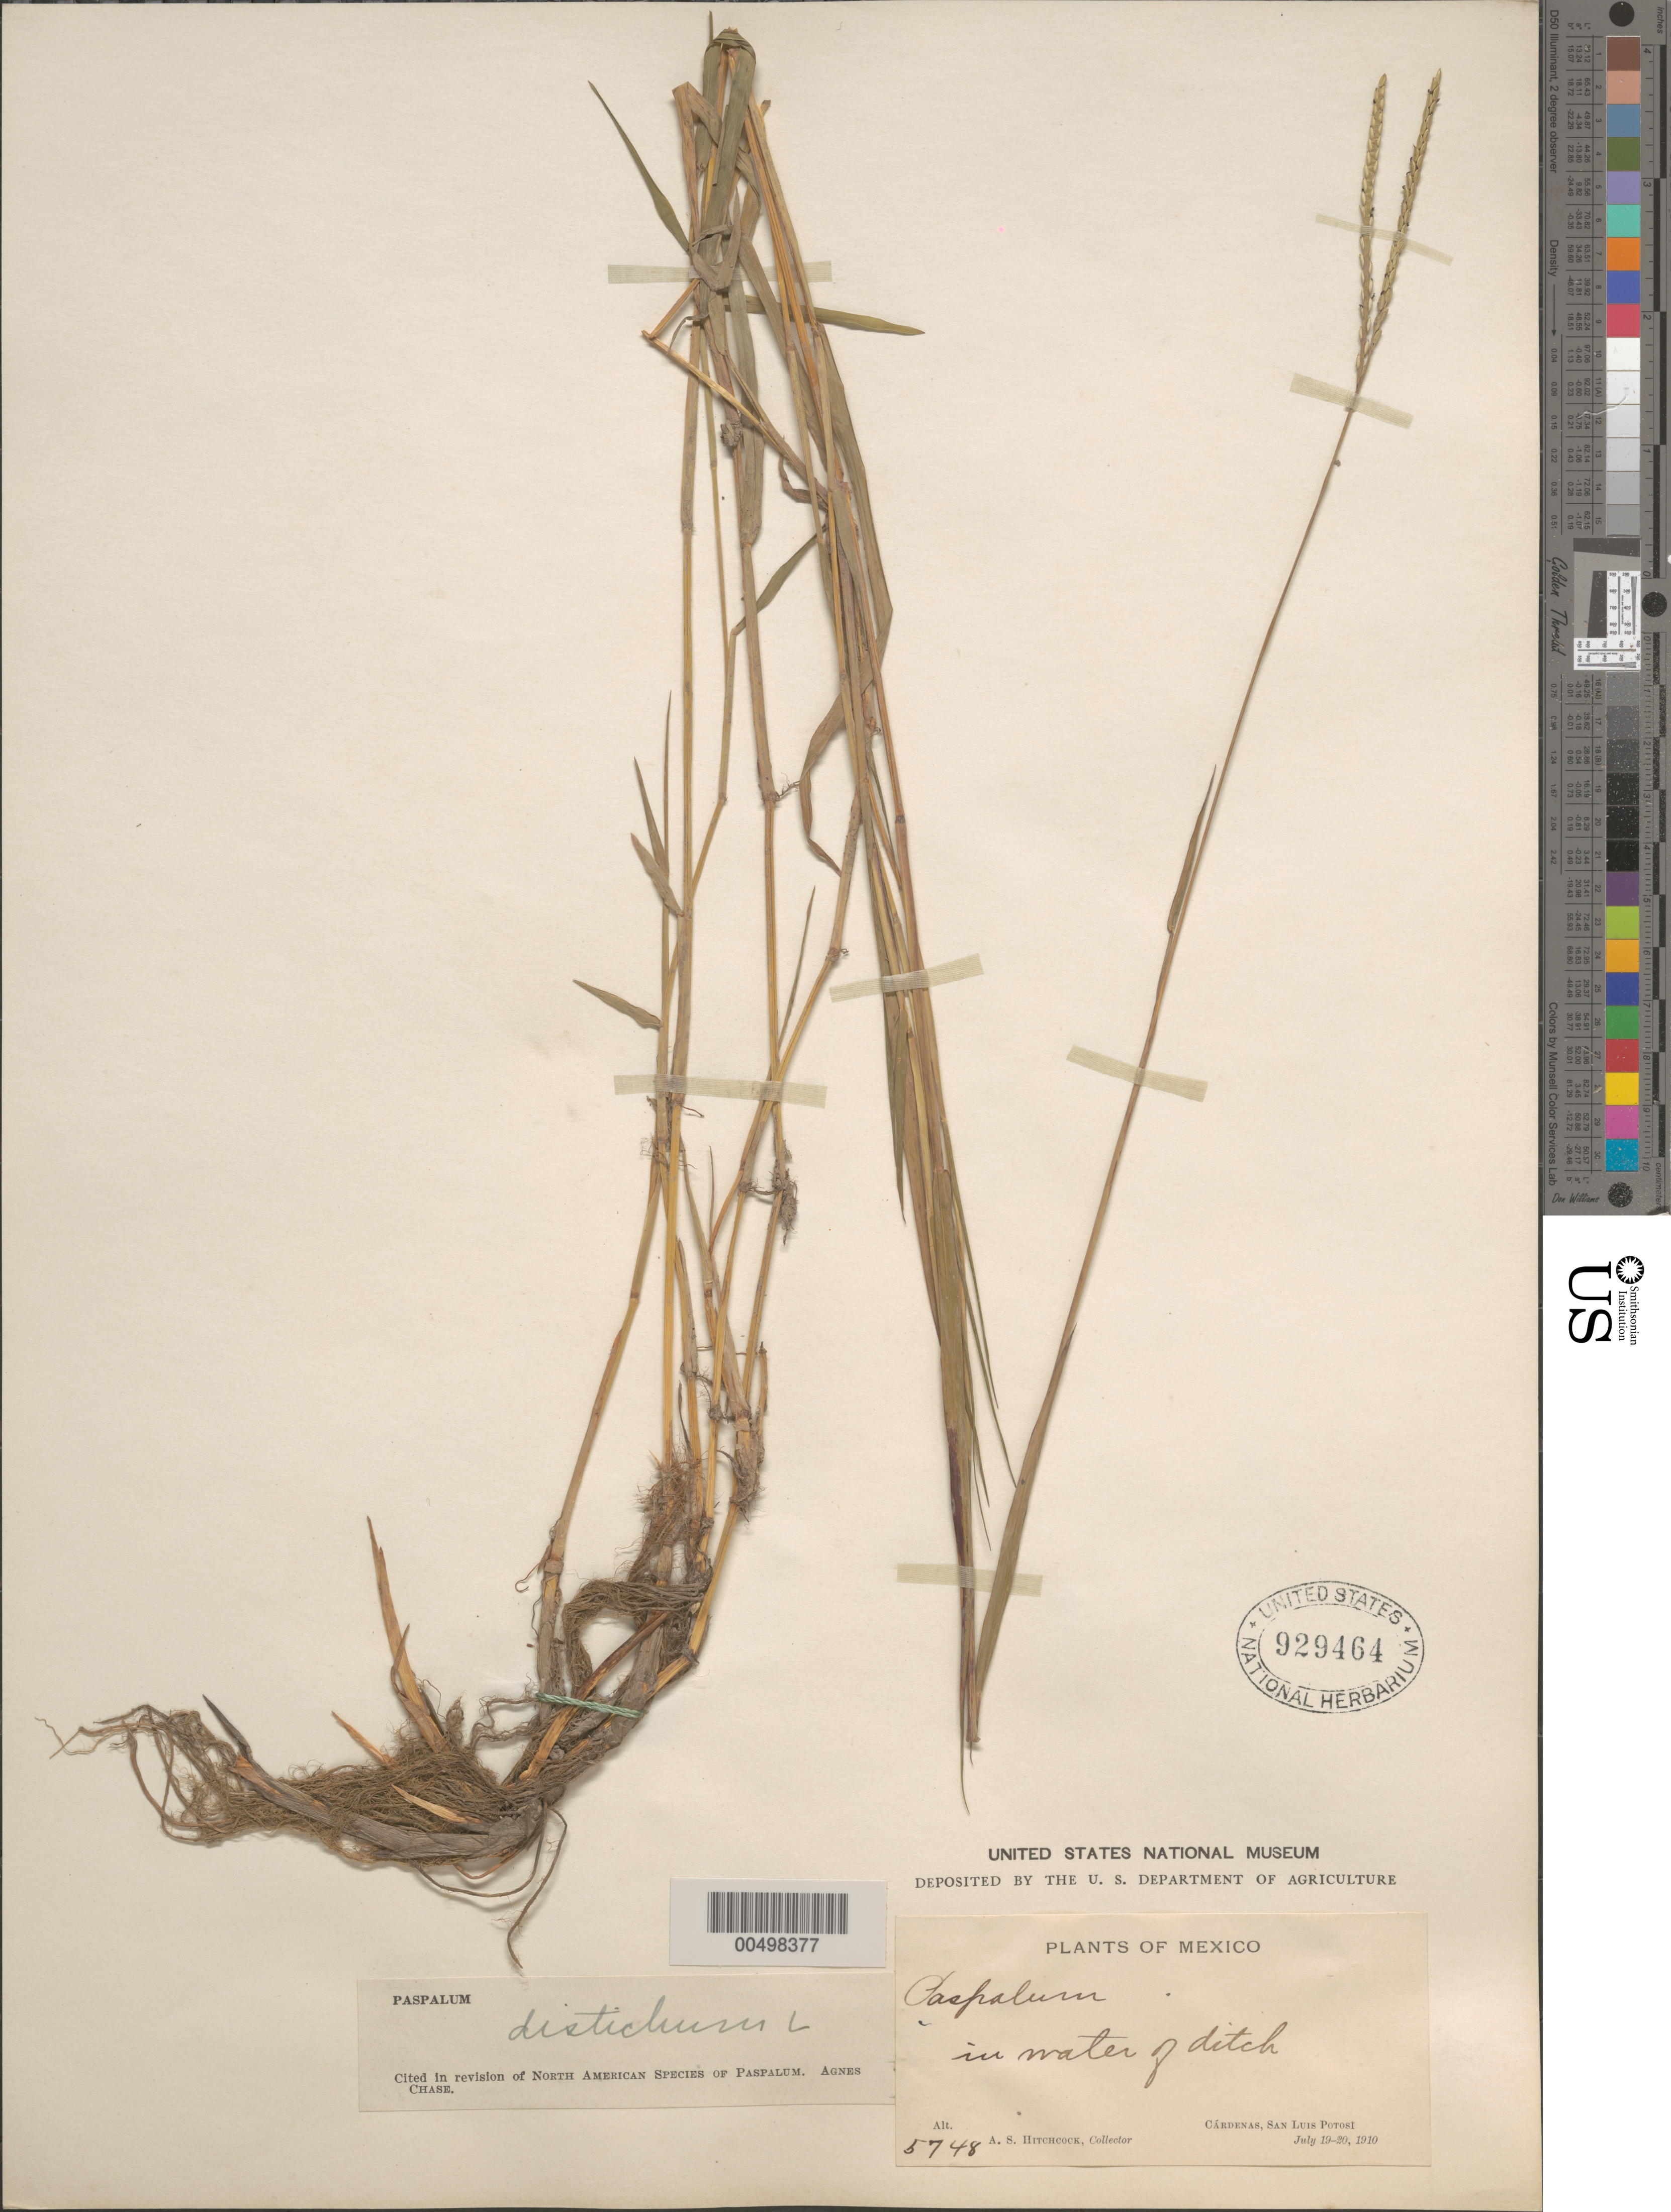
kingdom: Plantae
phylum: Tracheophyta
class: Liliopsida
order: Poales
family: Poaceae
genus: Paspalum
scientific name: Paspalum paspaloides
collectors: A. S. Hitchcock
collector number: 5748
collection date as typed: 19 Jul 1910 to 20 Jul 1910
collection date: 1910-07-19/1910-07-20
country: Mexico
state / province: San Luis Potosi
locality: C rdenas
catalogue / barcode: US 929464